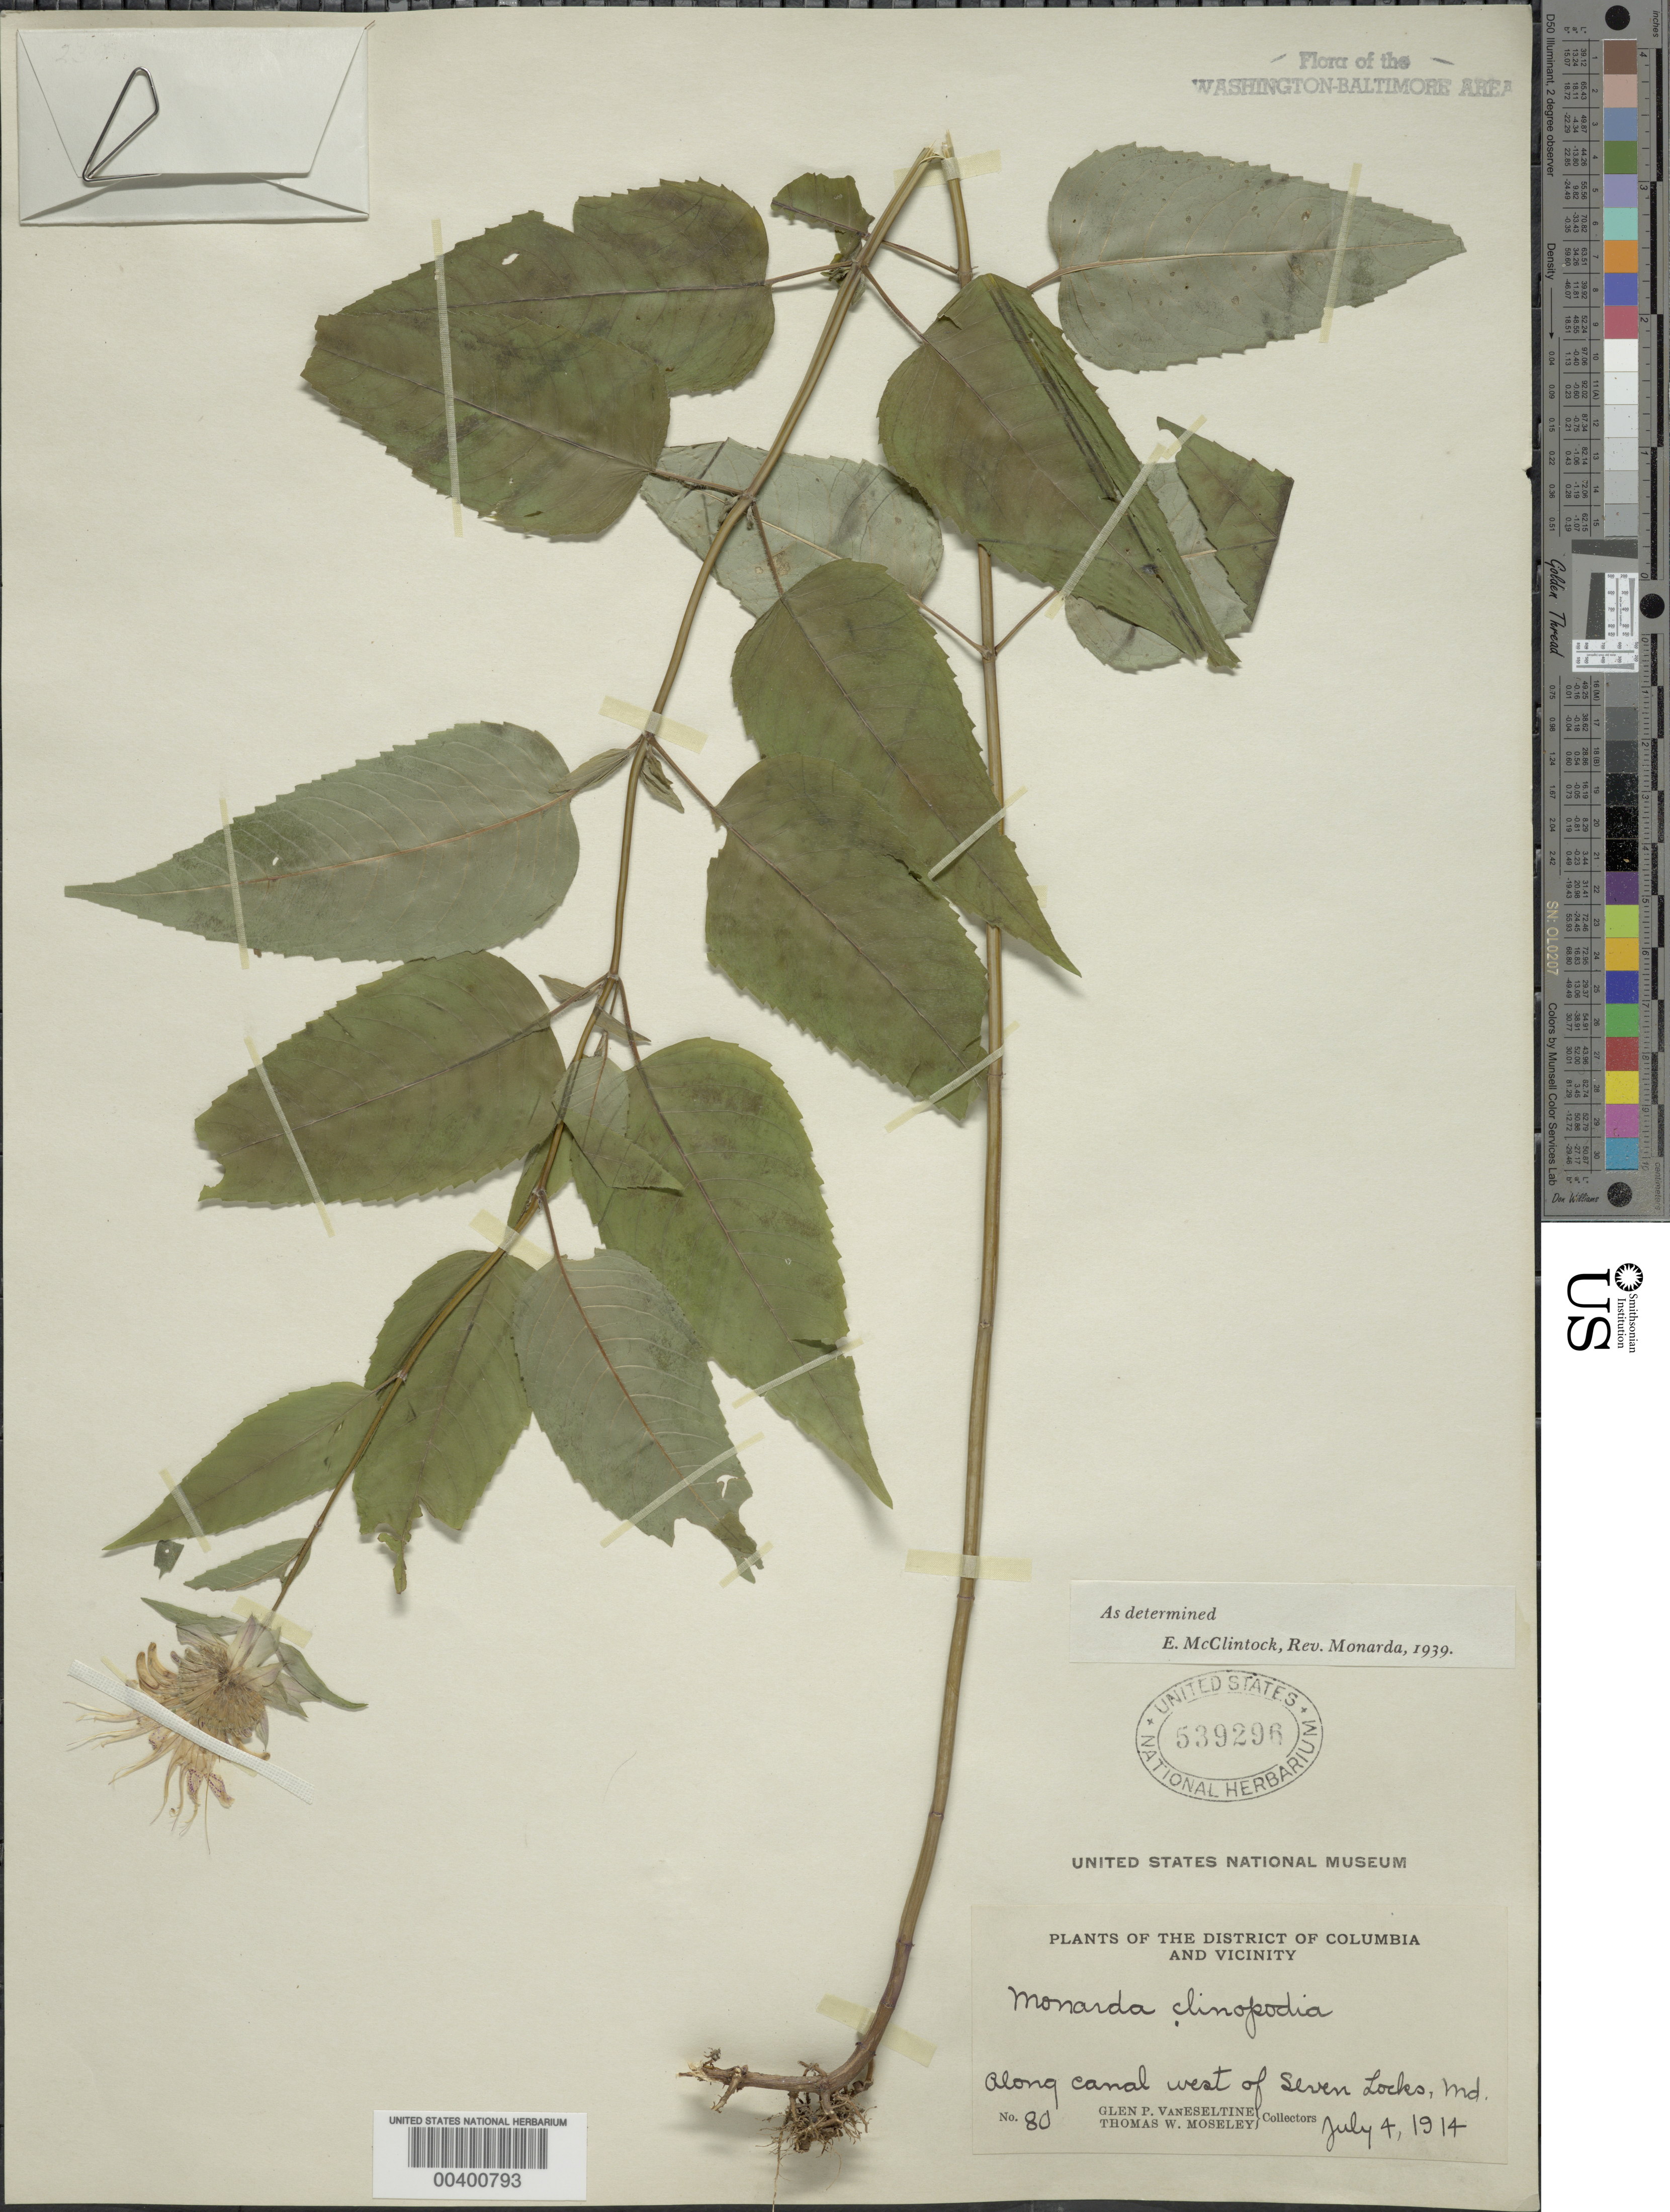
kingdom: Plantae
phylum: Tracheophyta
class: Magnoliopsida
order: Lamiales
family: Lamiaceae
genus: Monarda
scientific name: Monarda clinopodia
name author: L.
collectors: G. P. Van Eseltine & T. Moseley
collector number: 80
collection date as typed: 04 Jul 1914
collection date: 1914-07-04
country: United States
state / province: Maryland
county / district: Montgomery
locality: C. & O. Canal, west of Seven Locks C. and O. Canal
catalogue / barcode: US 539296